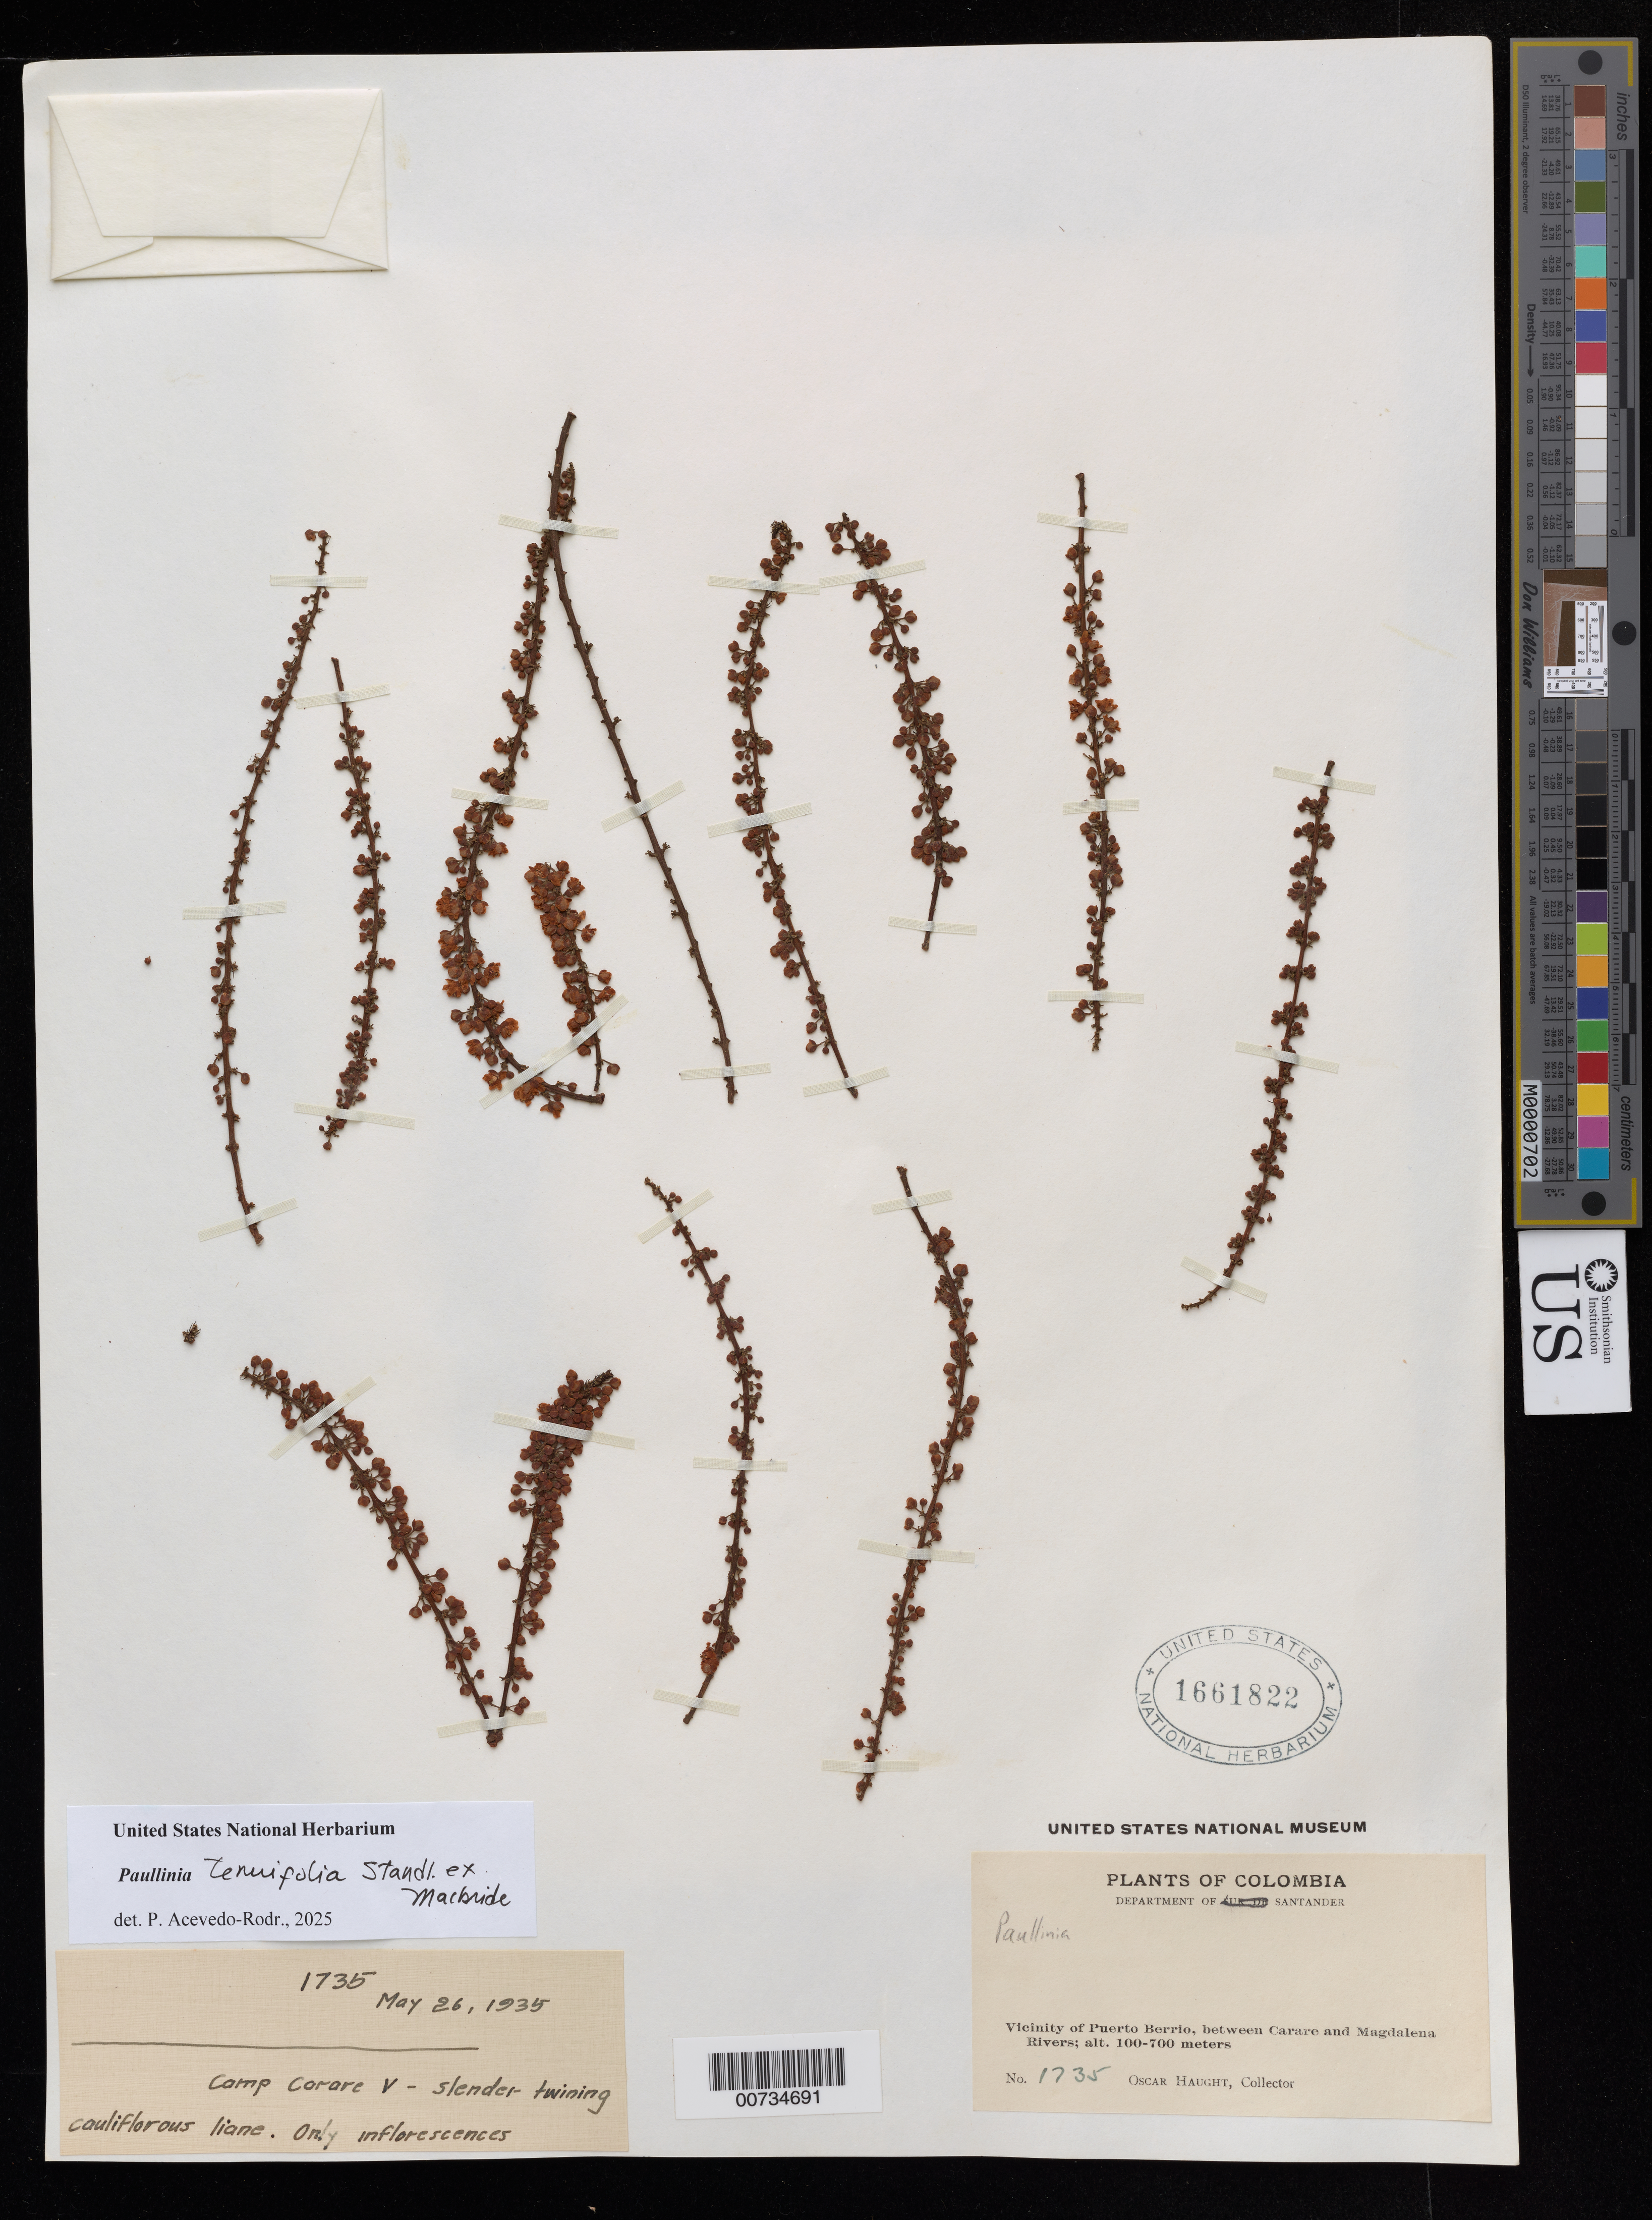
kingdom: Plantae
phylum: Tracheophyta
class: Magnoliopsida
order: Sapindales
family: Sapindaceae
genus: Paullinia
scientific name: Paullinia tenuifolia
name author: Standl. ex J.F. Macbr.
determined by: Acevedo-Rodriguez, P., (US), Smithsonian Institution - National Museum of Natural History (UNITED STATES)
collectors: O. Haught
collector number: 1735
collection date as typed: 26 May 1935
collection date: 1935-05-26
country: Colombia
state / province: Santander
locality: Camp Carare V; vicinity of Puerto Barrio, between Carare and Magdalena Rivers.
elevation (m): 100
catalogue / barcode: US 1661822